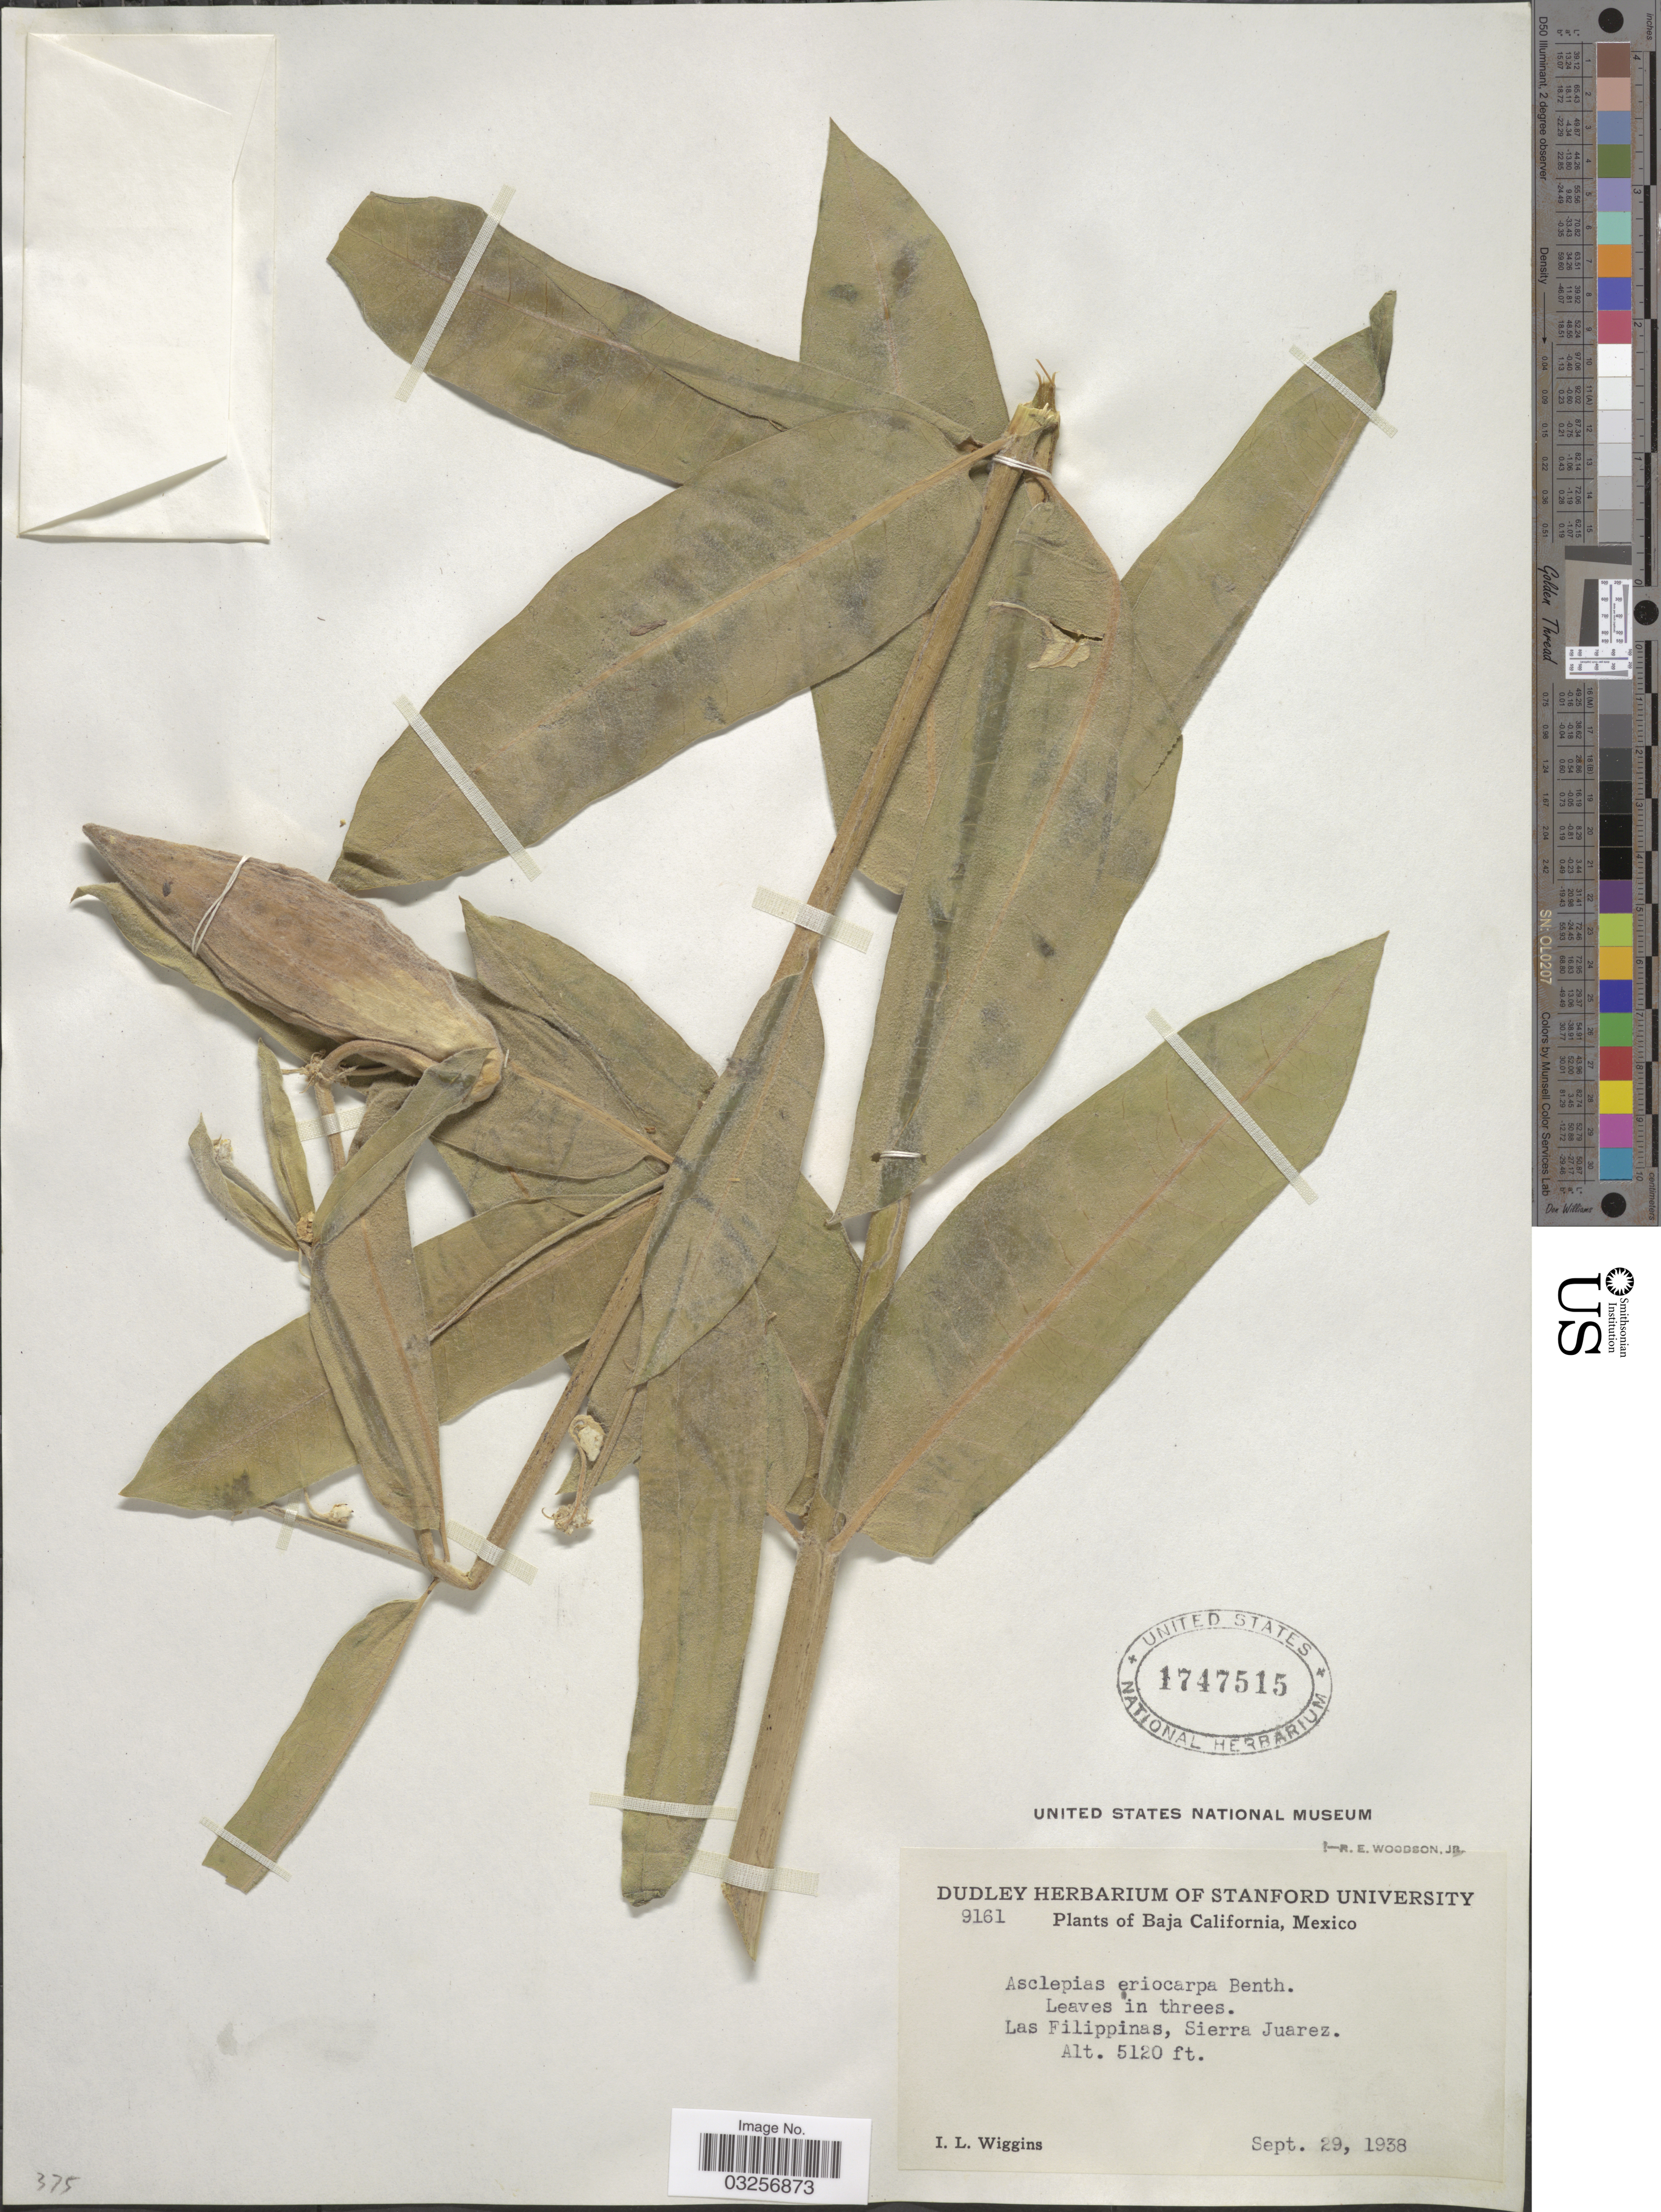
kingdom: Plantae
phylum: Tracheophyta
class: Magnoliopsida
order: Gentianales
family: Apocynaceae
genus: Asclepias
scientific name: Asclepias eriocarpa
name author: Benth.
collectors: I. L. Wiggins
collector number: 9161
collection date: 1938-09-29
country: Mexico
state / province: Baja California Norte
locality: Las Filippinas, Sierra Juarez.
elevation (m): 1561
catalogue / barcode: US 1747515